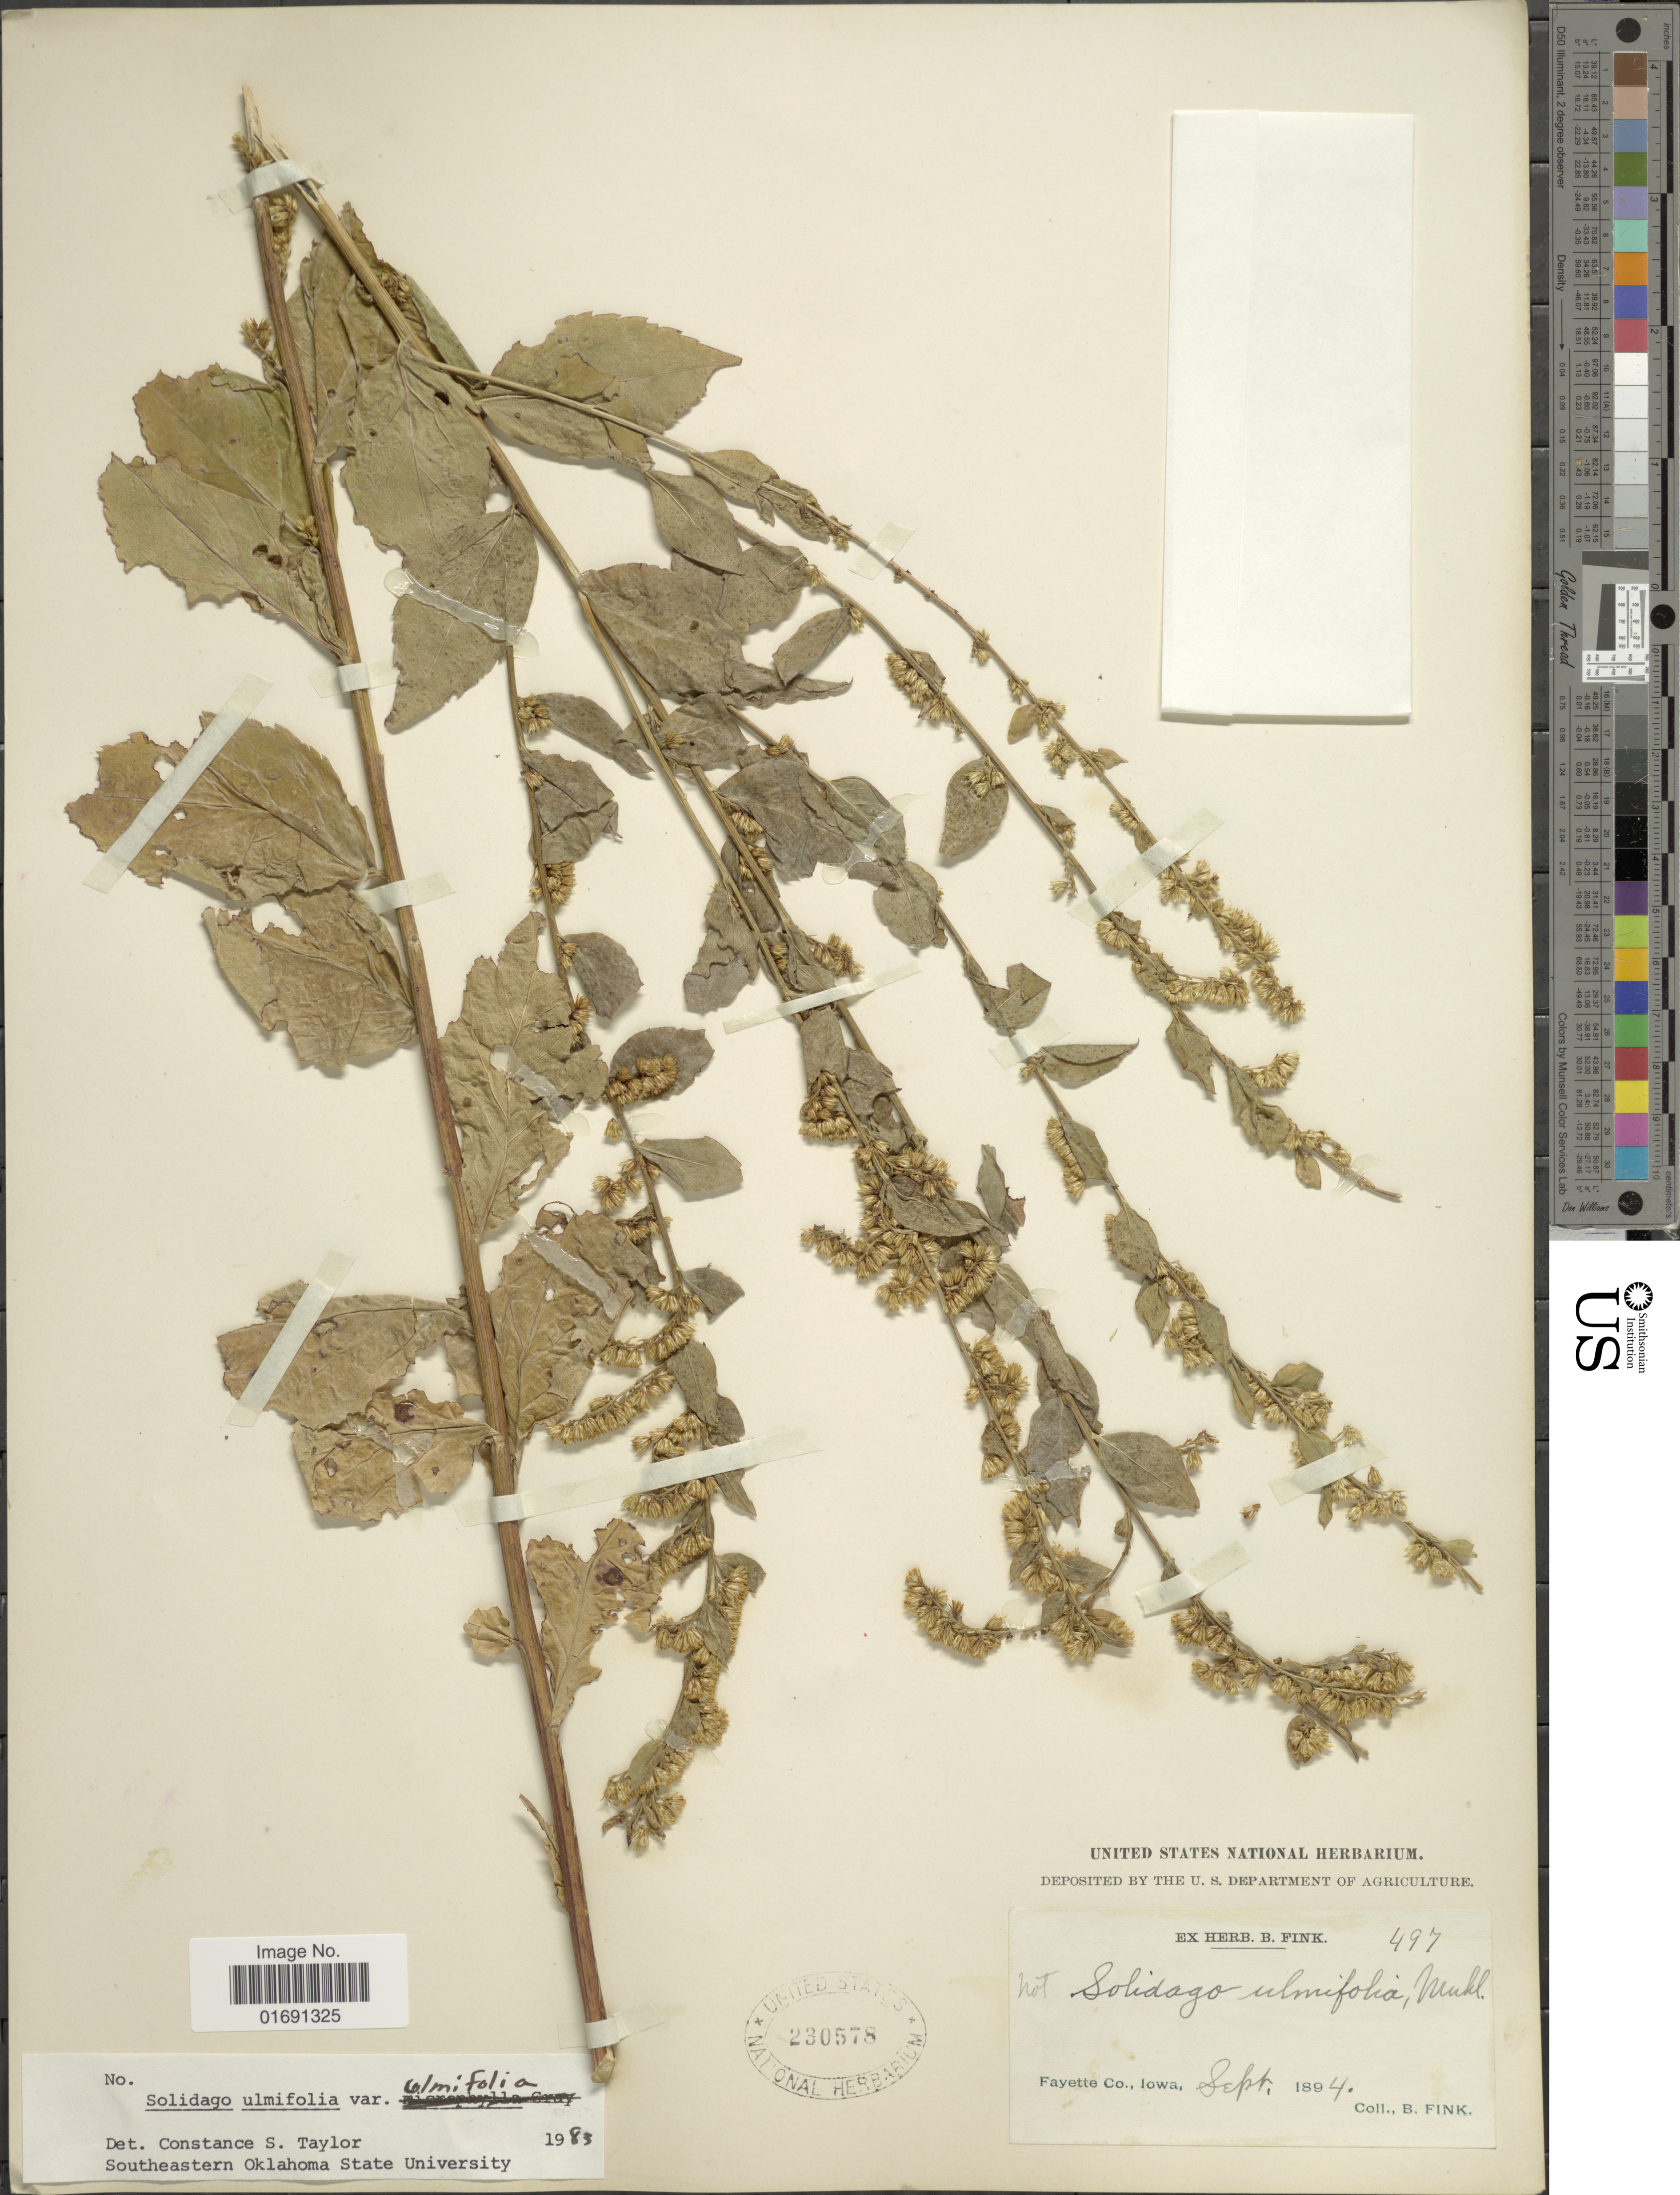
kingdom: Plantae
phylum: Tracheophyta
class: Magnoliopsida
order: Asterales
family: Asteraceae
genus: Solidago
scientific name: Solidago ulmifolia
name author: Muhl. ex Willd.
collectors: B. Fink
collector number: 497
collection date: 1894-09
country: United States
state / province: Iowa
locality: Fayette Co.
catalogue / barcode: US 230578